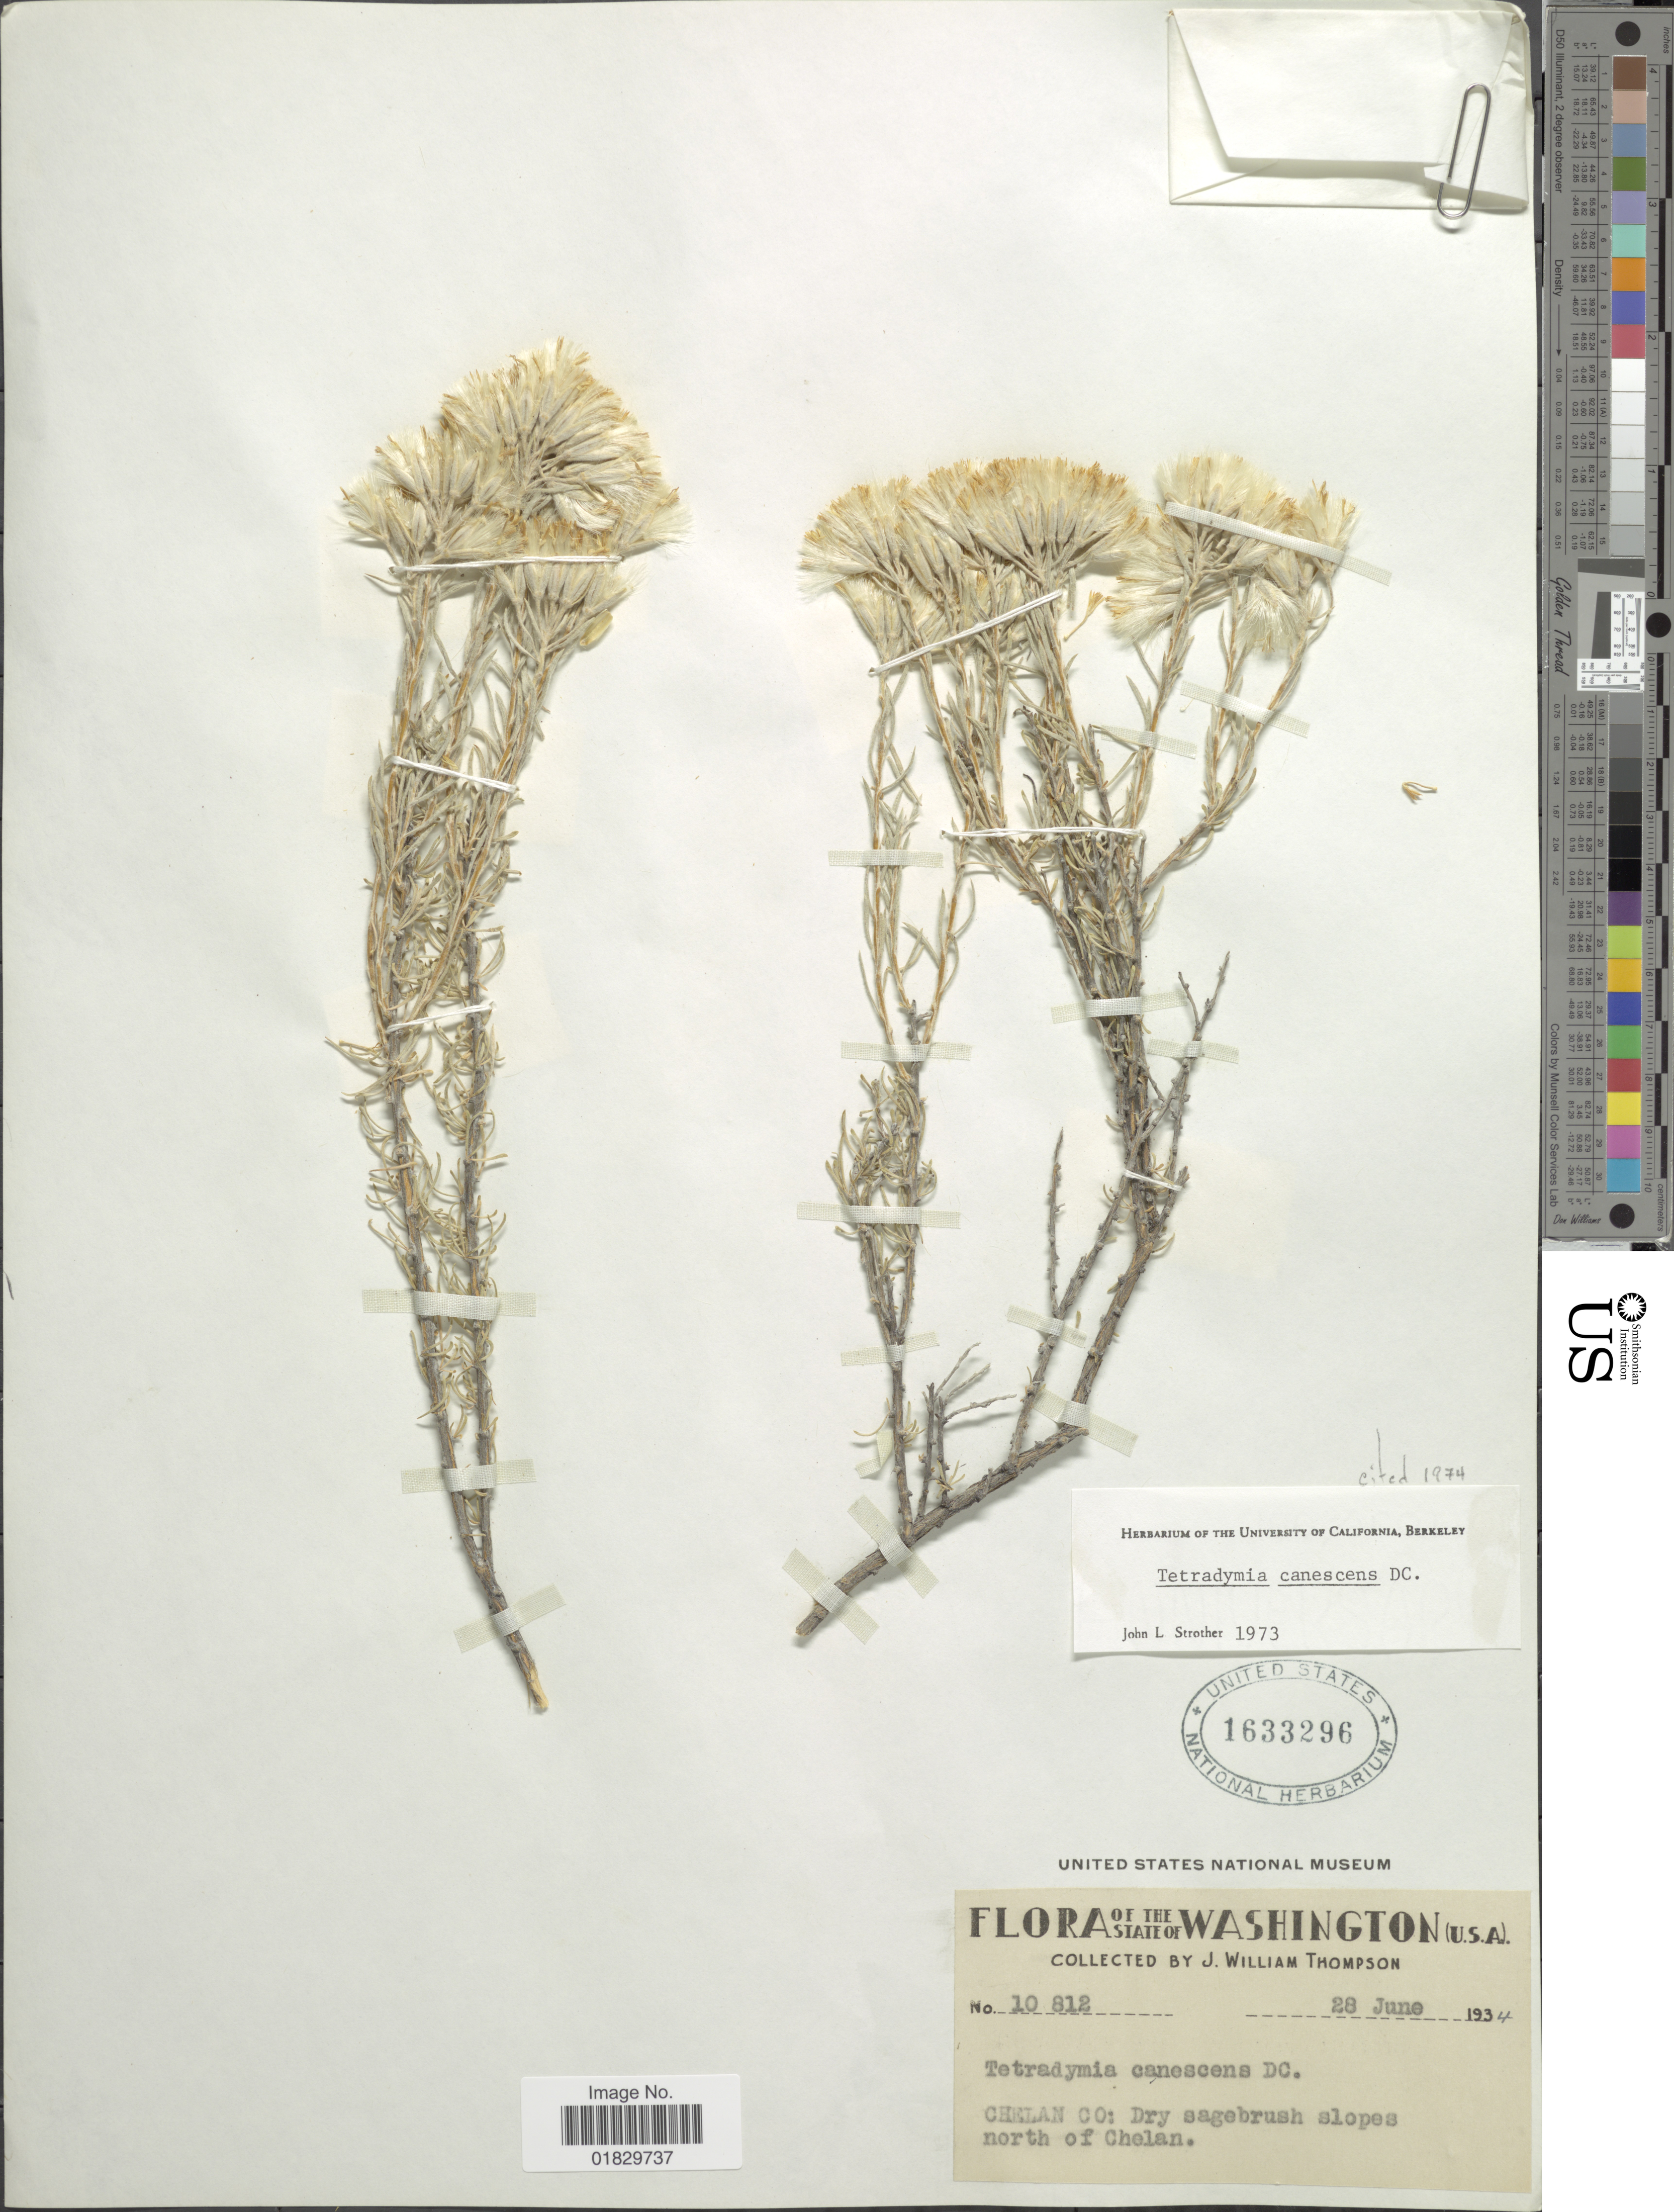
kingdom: Plantae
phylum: Tracheophyta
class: Magnoliopsida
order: Asterales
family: Asteraceae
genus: Tetradymia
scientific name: Tetradymia canescens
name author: DC.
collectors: J. W. Thompson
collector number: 10812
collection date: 1934-06-28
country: United States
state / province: Washington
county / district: Chelan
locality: State of Washington (U.S.A.). Chelan Co: Dry sagebrush slopes north of Chelan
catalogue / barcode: US 1633296